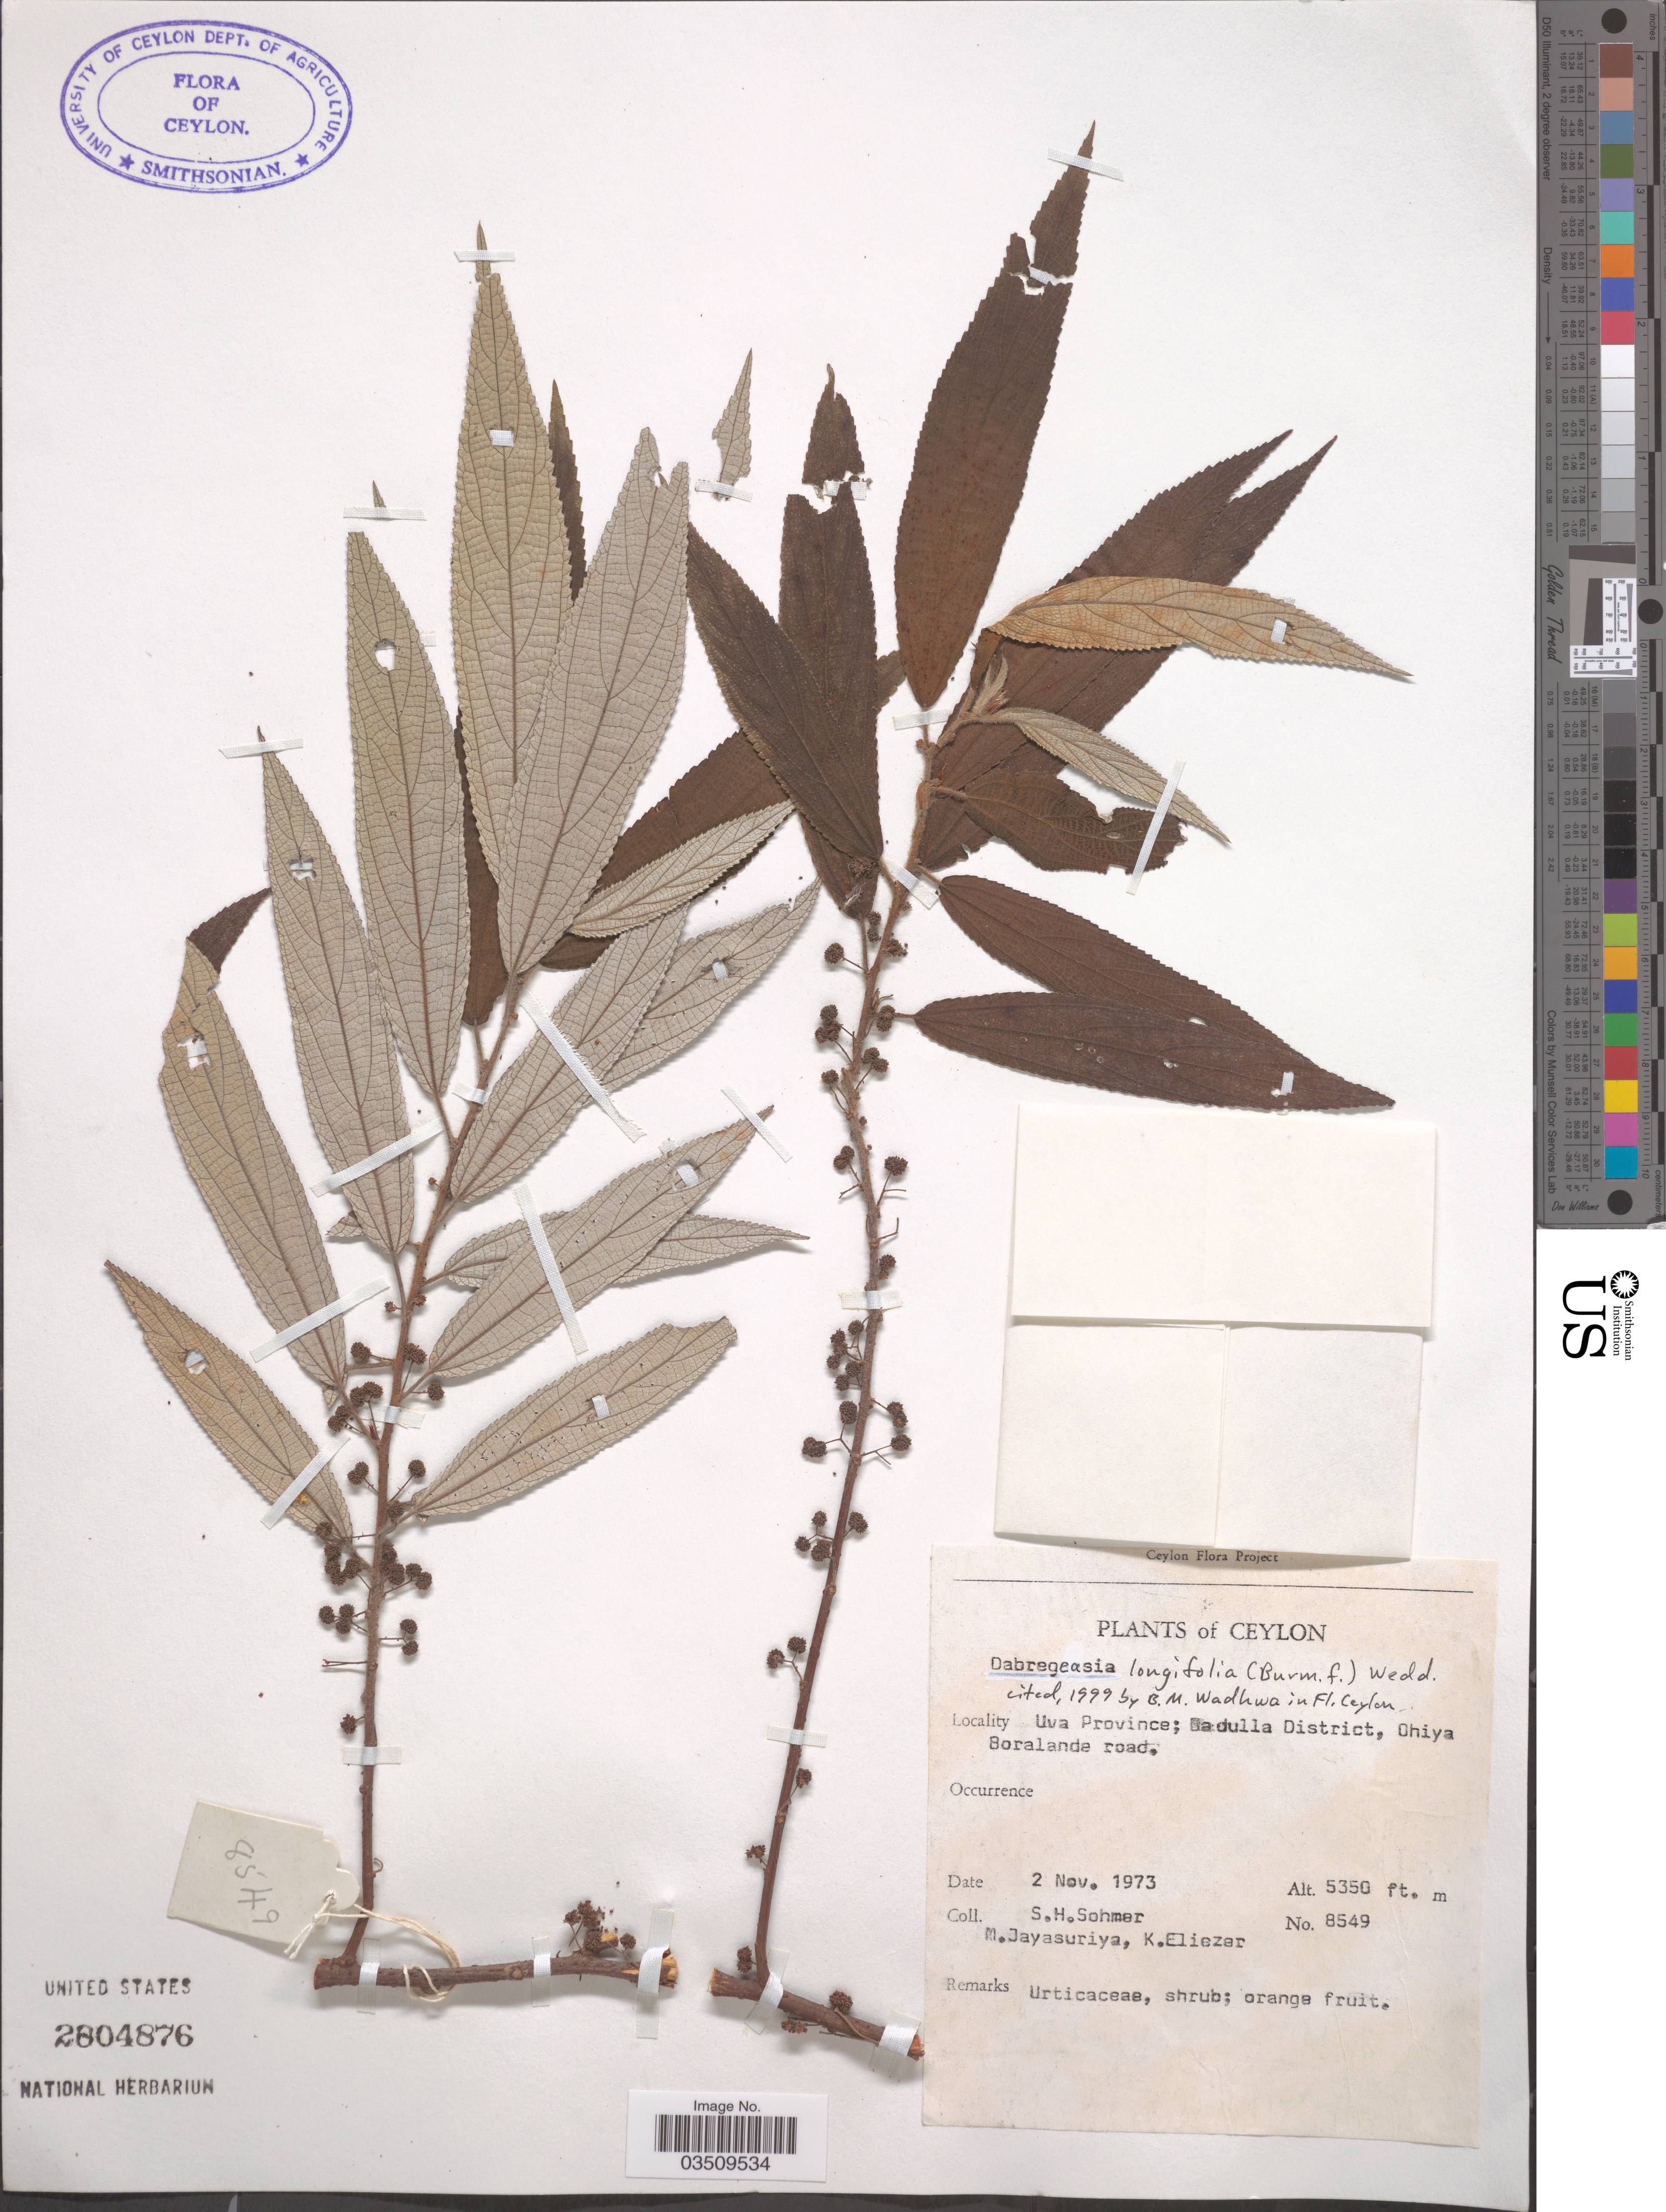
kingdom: Plantae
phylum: Tracheophyta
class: Magnoliopsida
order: Rosales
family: Urticaceae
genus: Debregeasia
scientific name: Debregeasia longifolia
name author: (Burm. f.) Wedd.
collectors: S. H. Sohmer, M. Jayasuriya & K. Eliezer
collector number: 8549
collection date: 1973-11-02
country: Sri Lanka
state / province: Uva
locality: Ceylon. Badulla District, Ohiya Boralande road.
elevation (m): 1631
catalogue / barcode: US 2804876